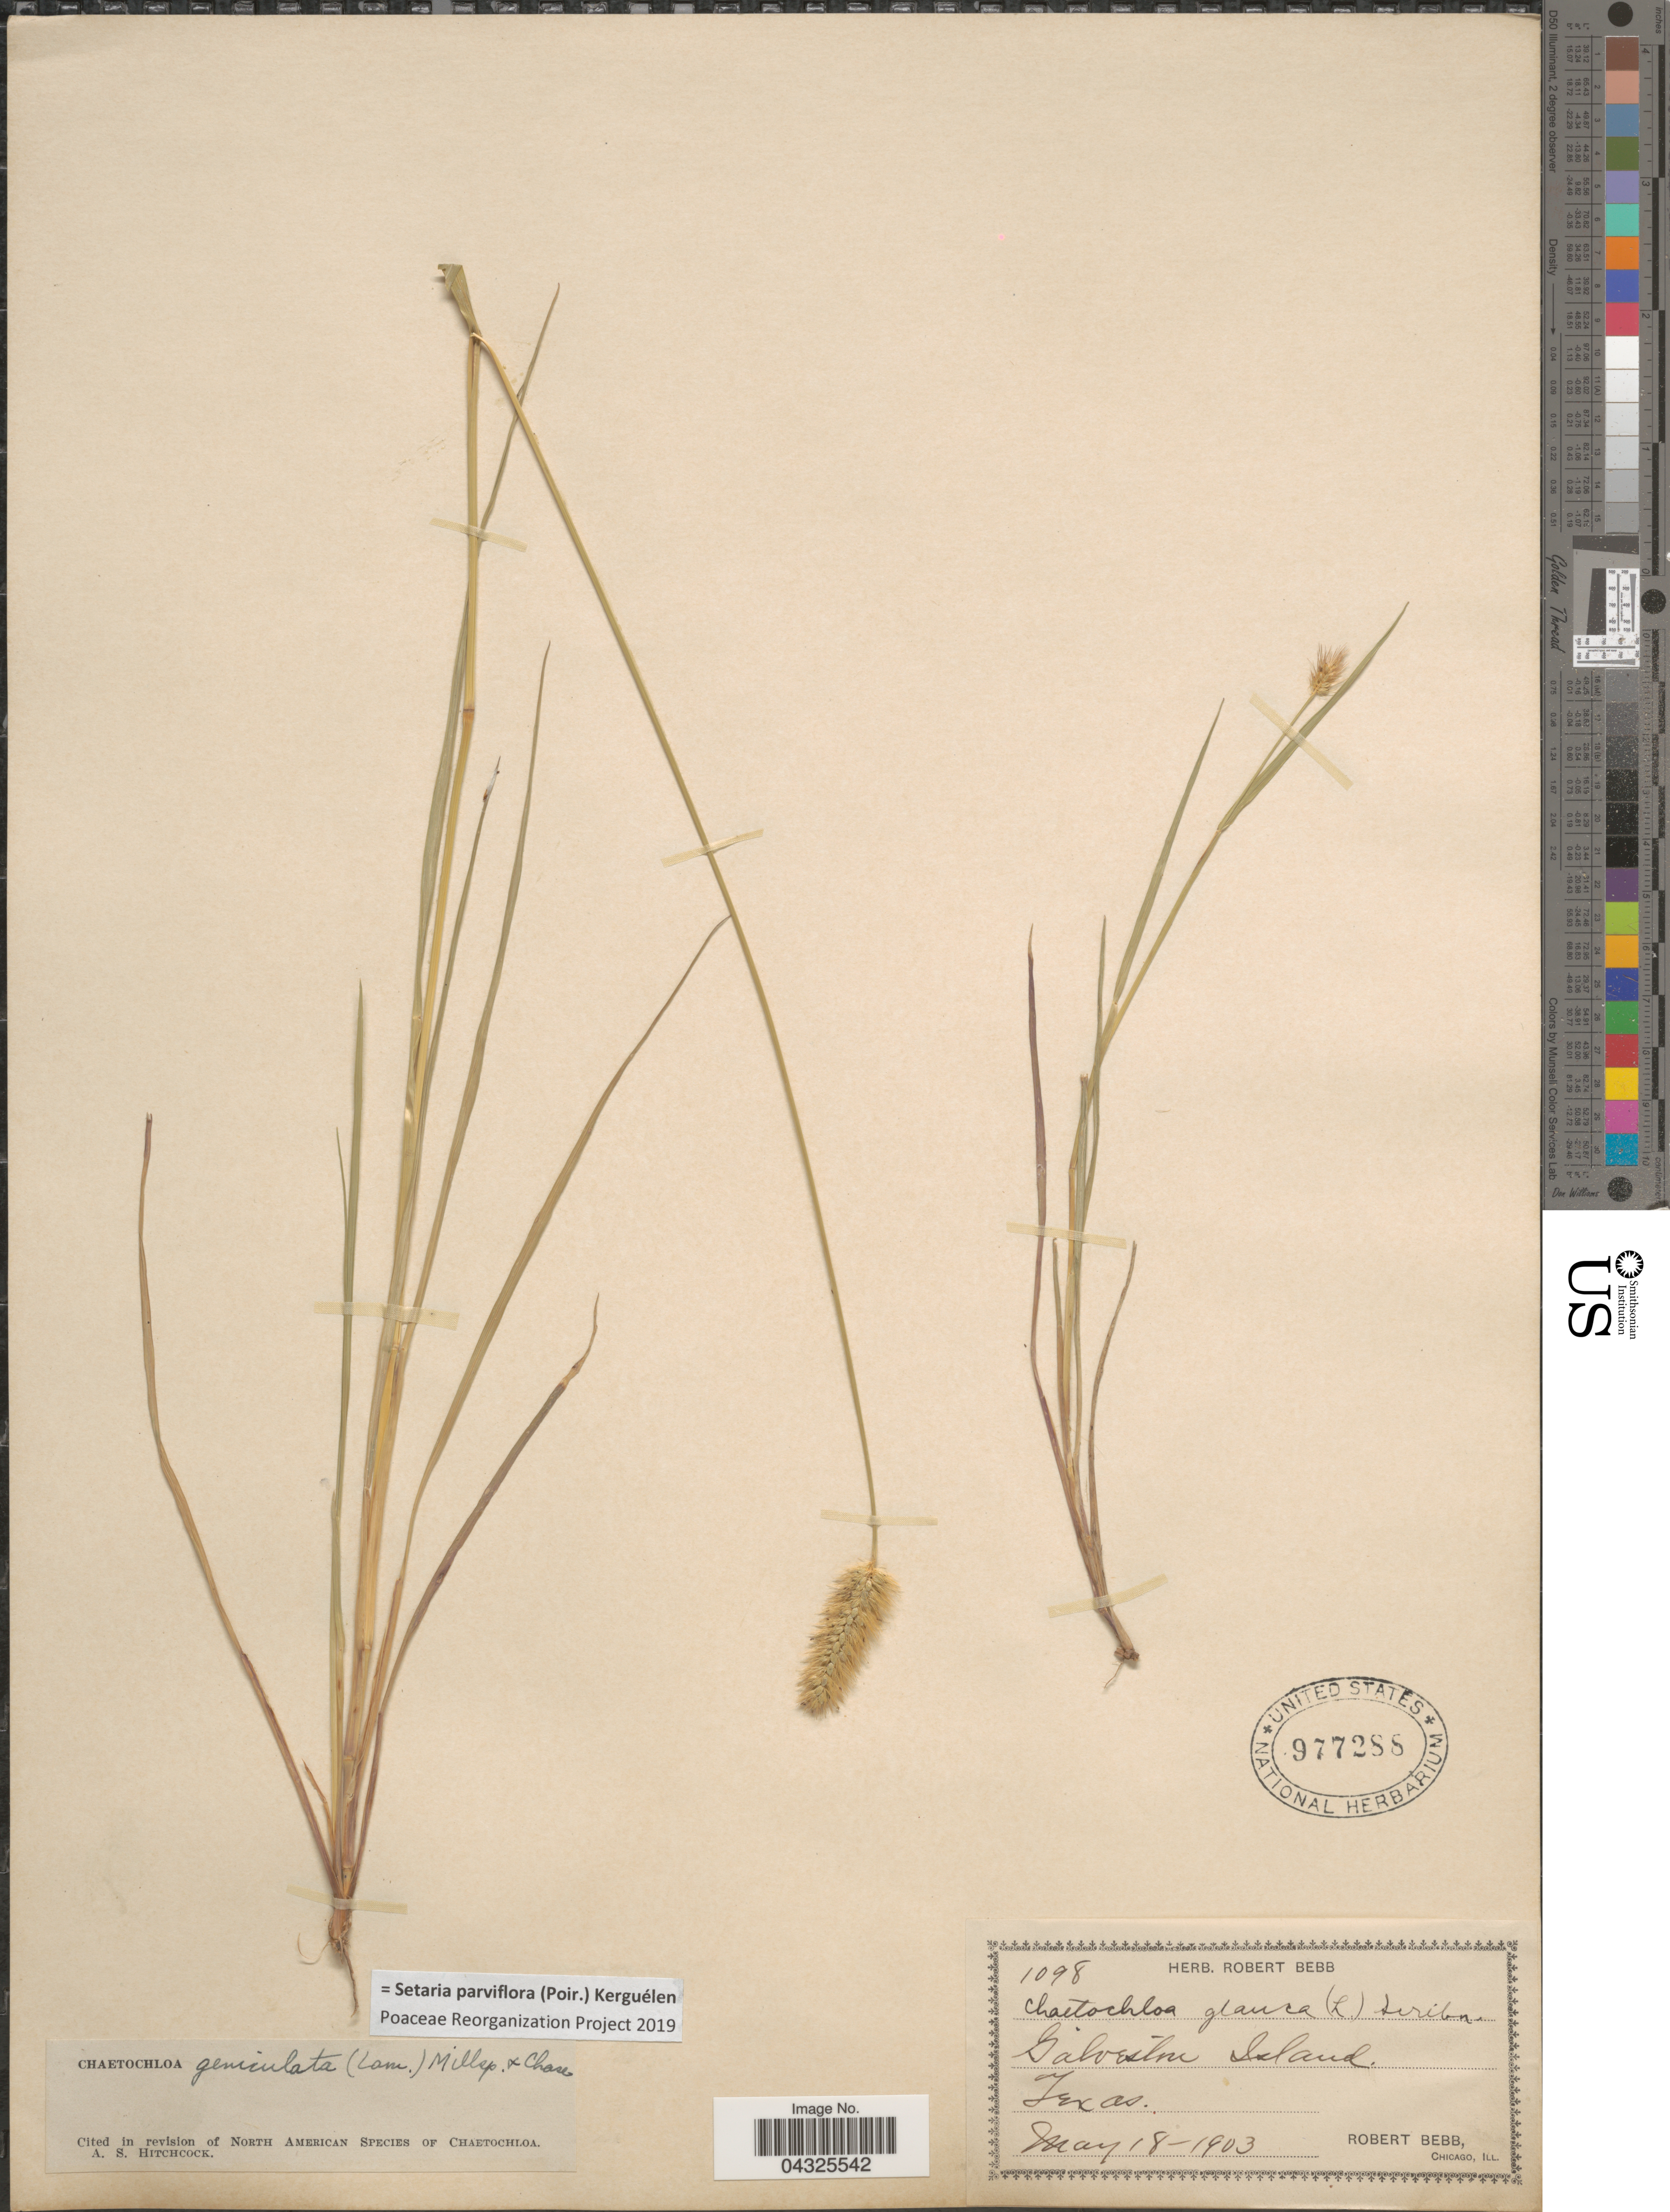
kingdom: Plantae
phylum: Tracheophyta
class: Liliopsida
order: Poales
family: Poaceae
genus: Setaria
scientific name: Setaria parviflora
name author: (Poir.) Kerguélen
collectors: R. Bebb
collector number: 1098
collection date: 1903-05-18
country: United States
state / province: Texas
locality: Galveston Island.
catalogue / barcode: US 977288